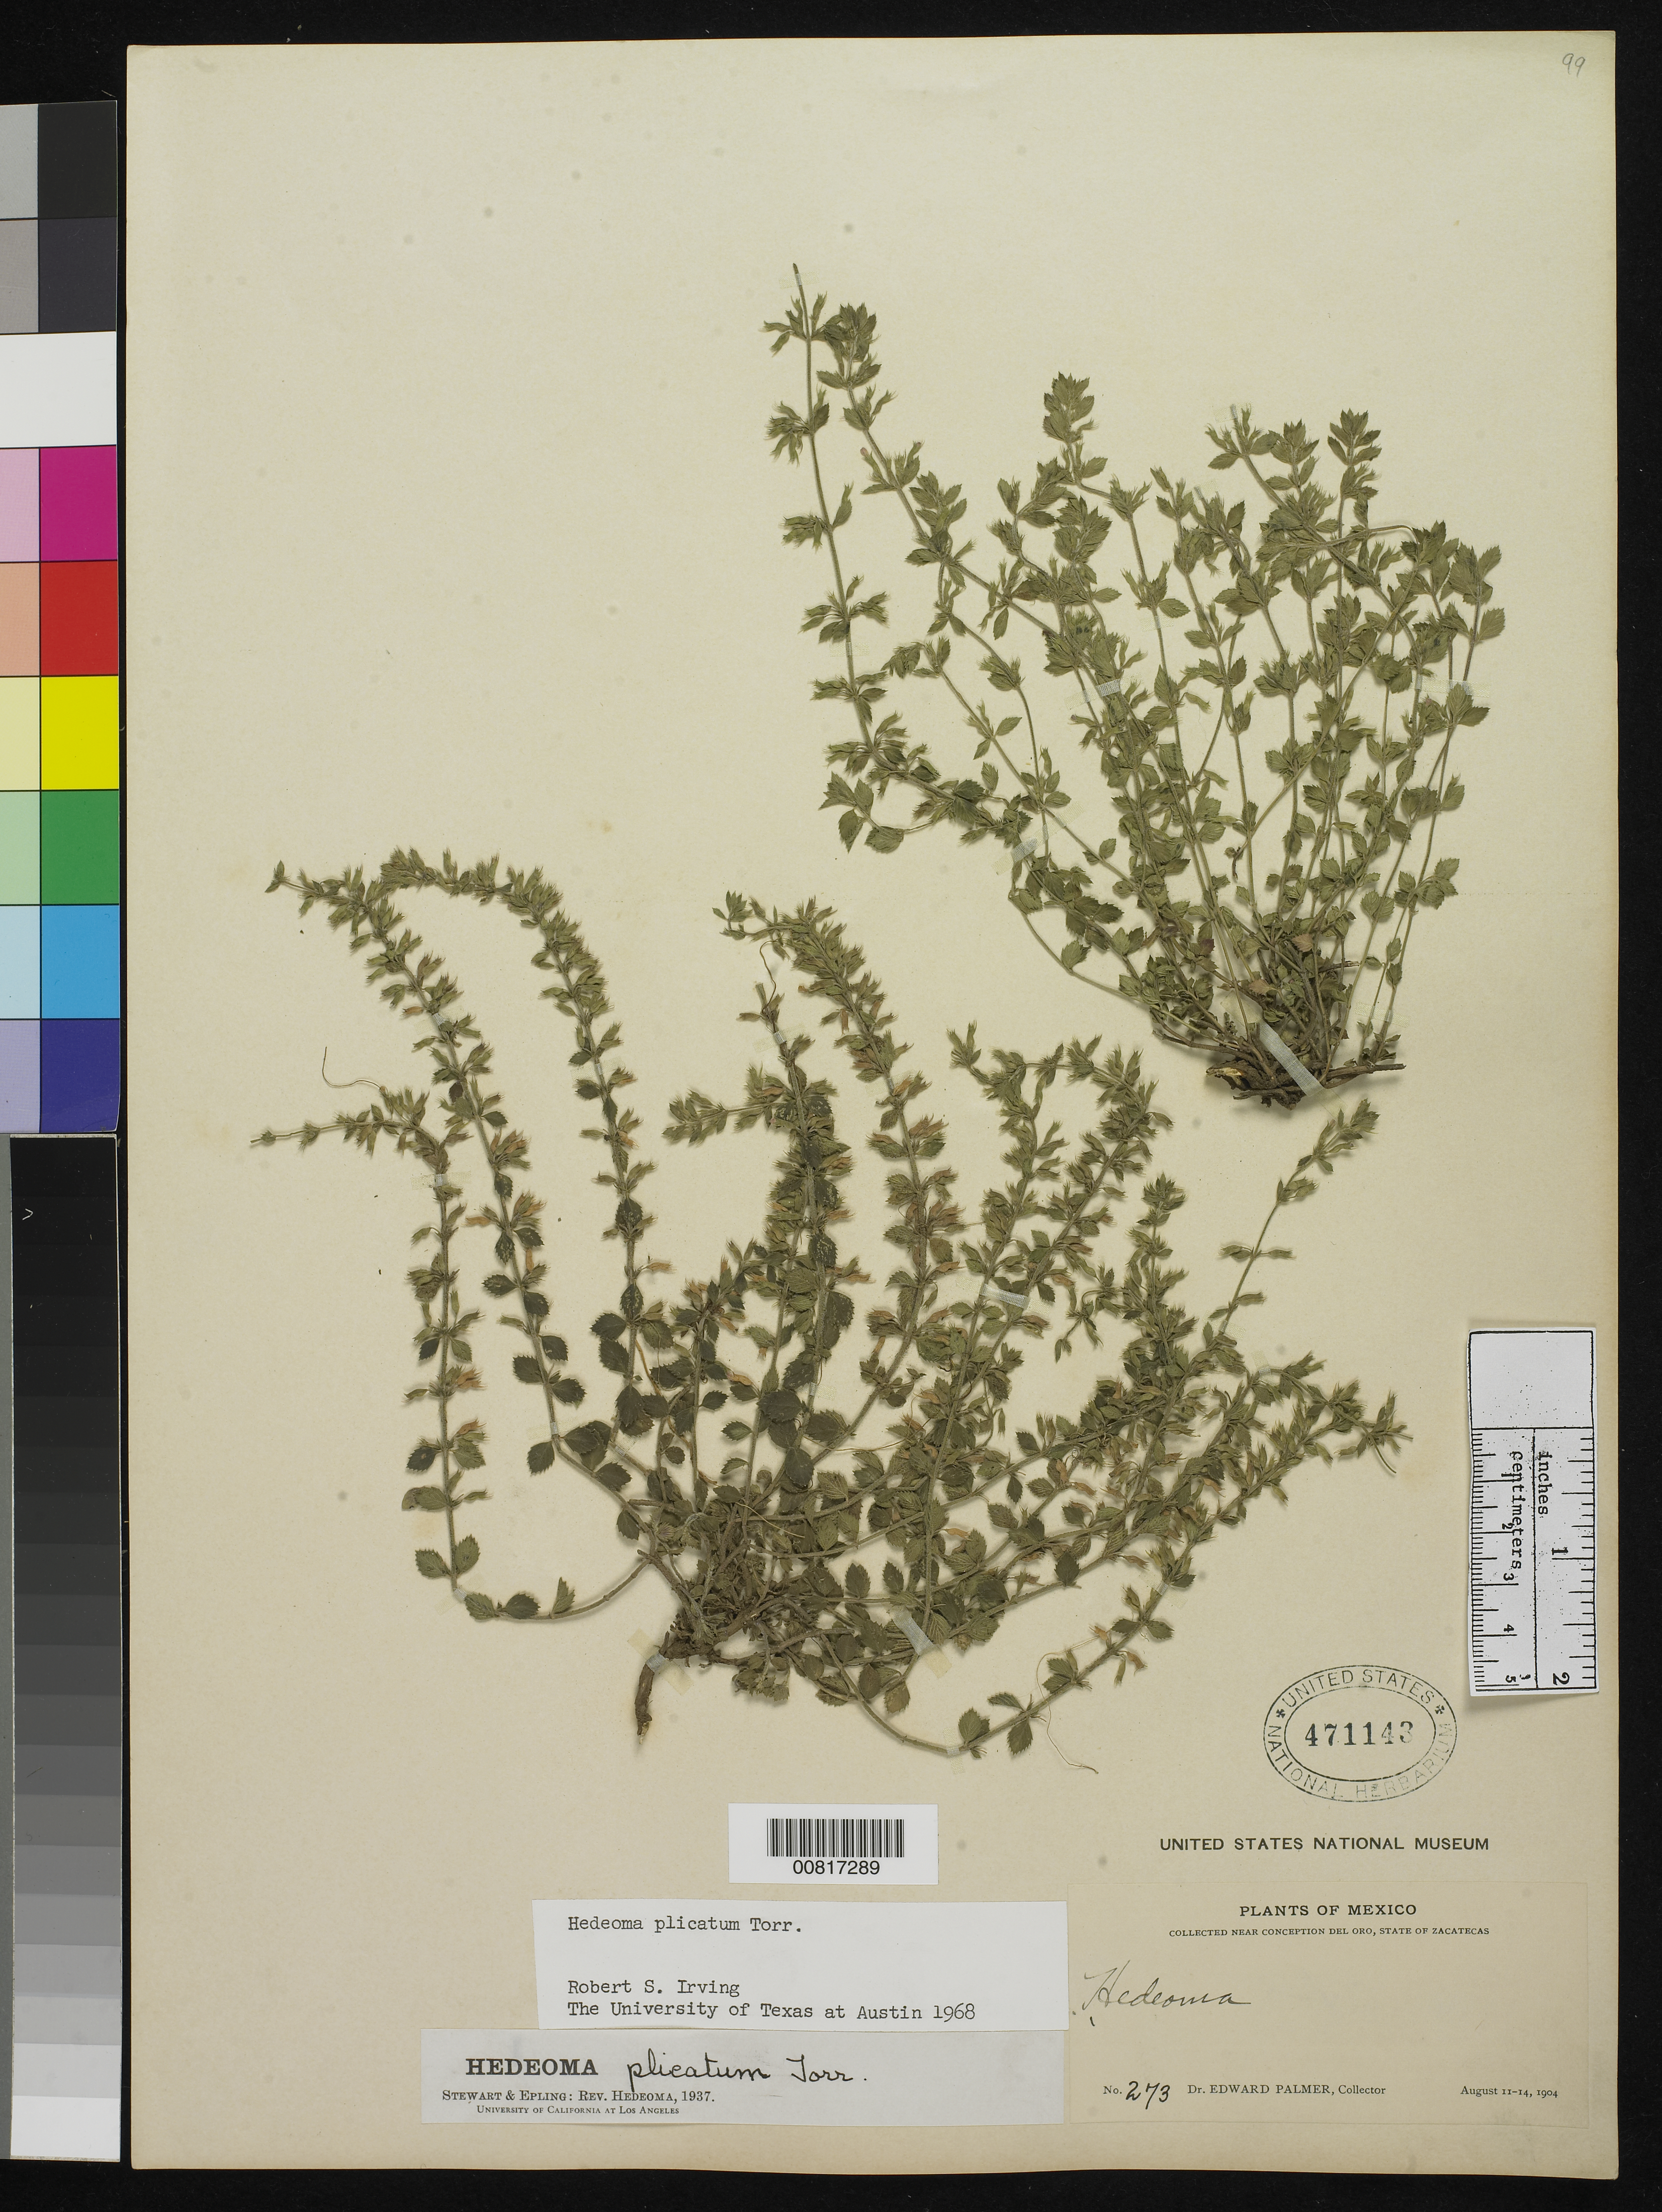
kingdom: Plantae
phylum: Tracheophyta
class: Magnoliopsida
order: Lamiales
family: Lamiaceae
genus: Hedeoma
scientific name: Hedeoma plicatum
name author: Torr. in Emory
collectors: E. Palmer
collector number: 273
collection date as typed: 11 Aug 1904 to 14 Aug 1904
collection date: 1904-08-11/1904-08-14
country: Mexico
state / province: Zacatecas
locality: Near Concepción del Oro, Zacatecas.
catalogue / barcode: US 471143